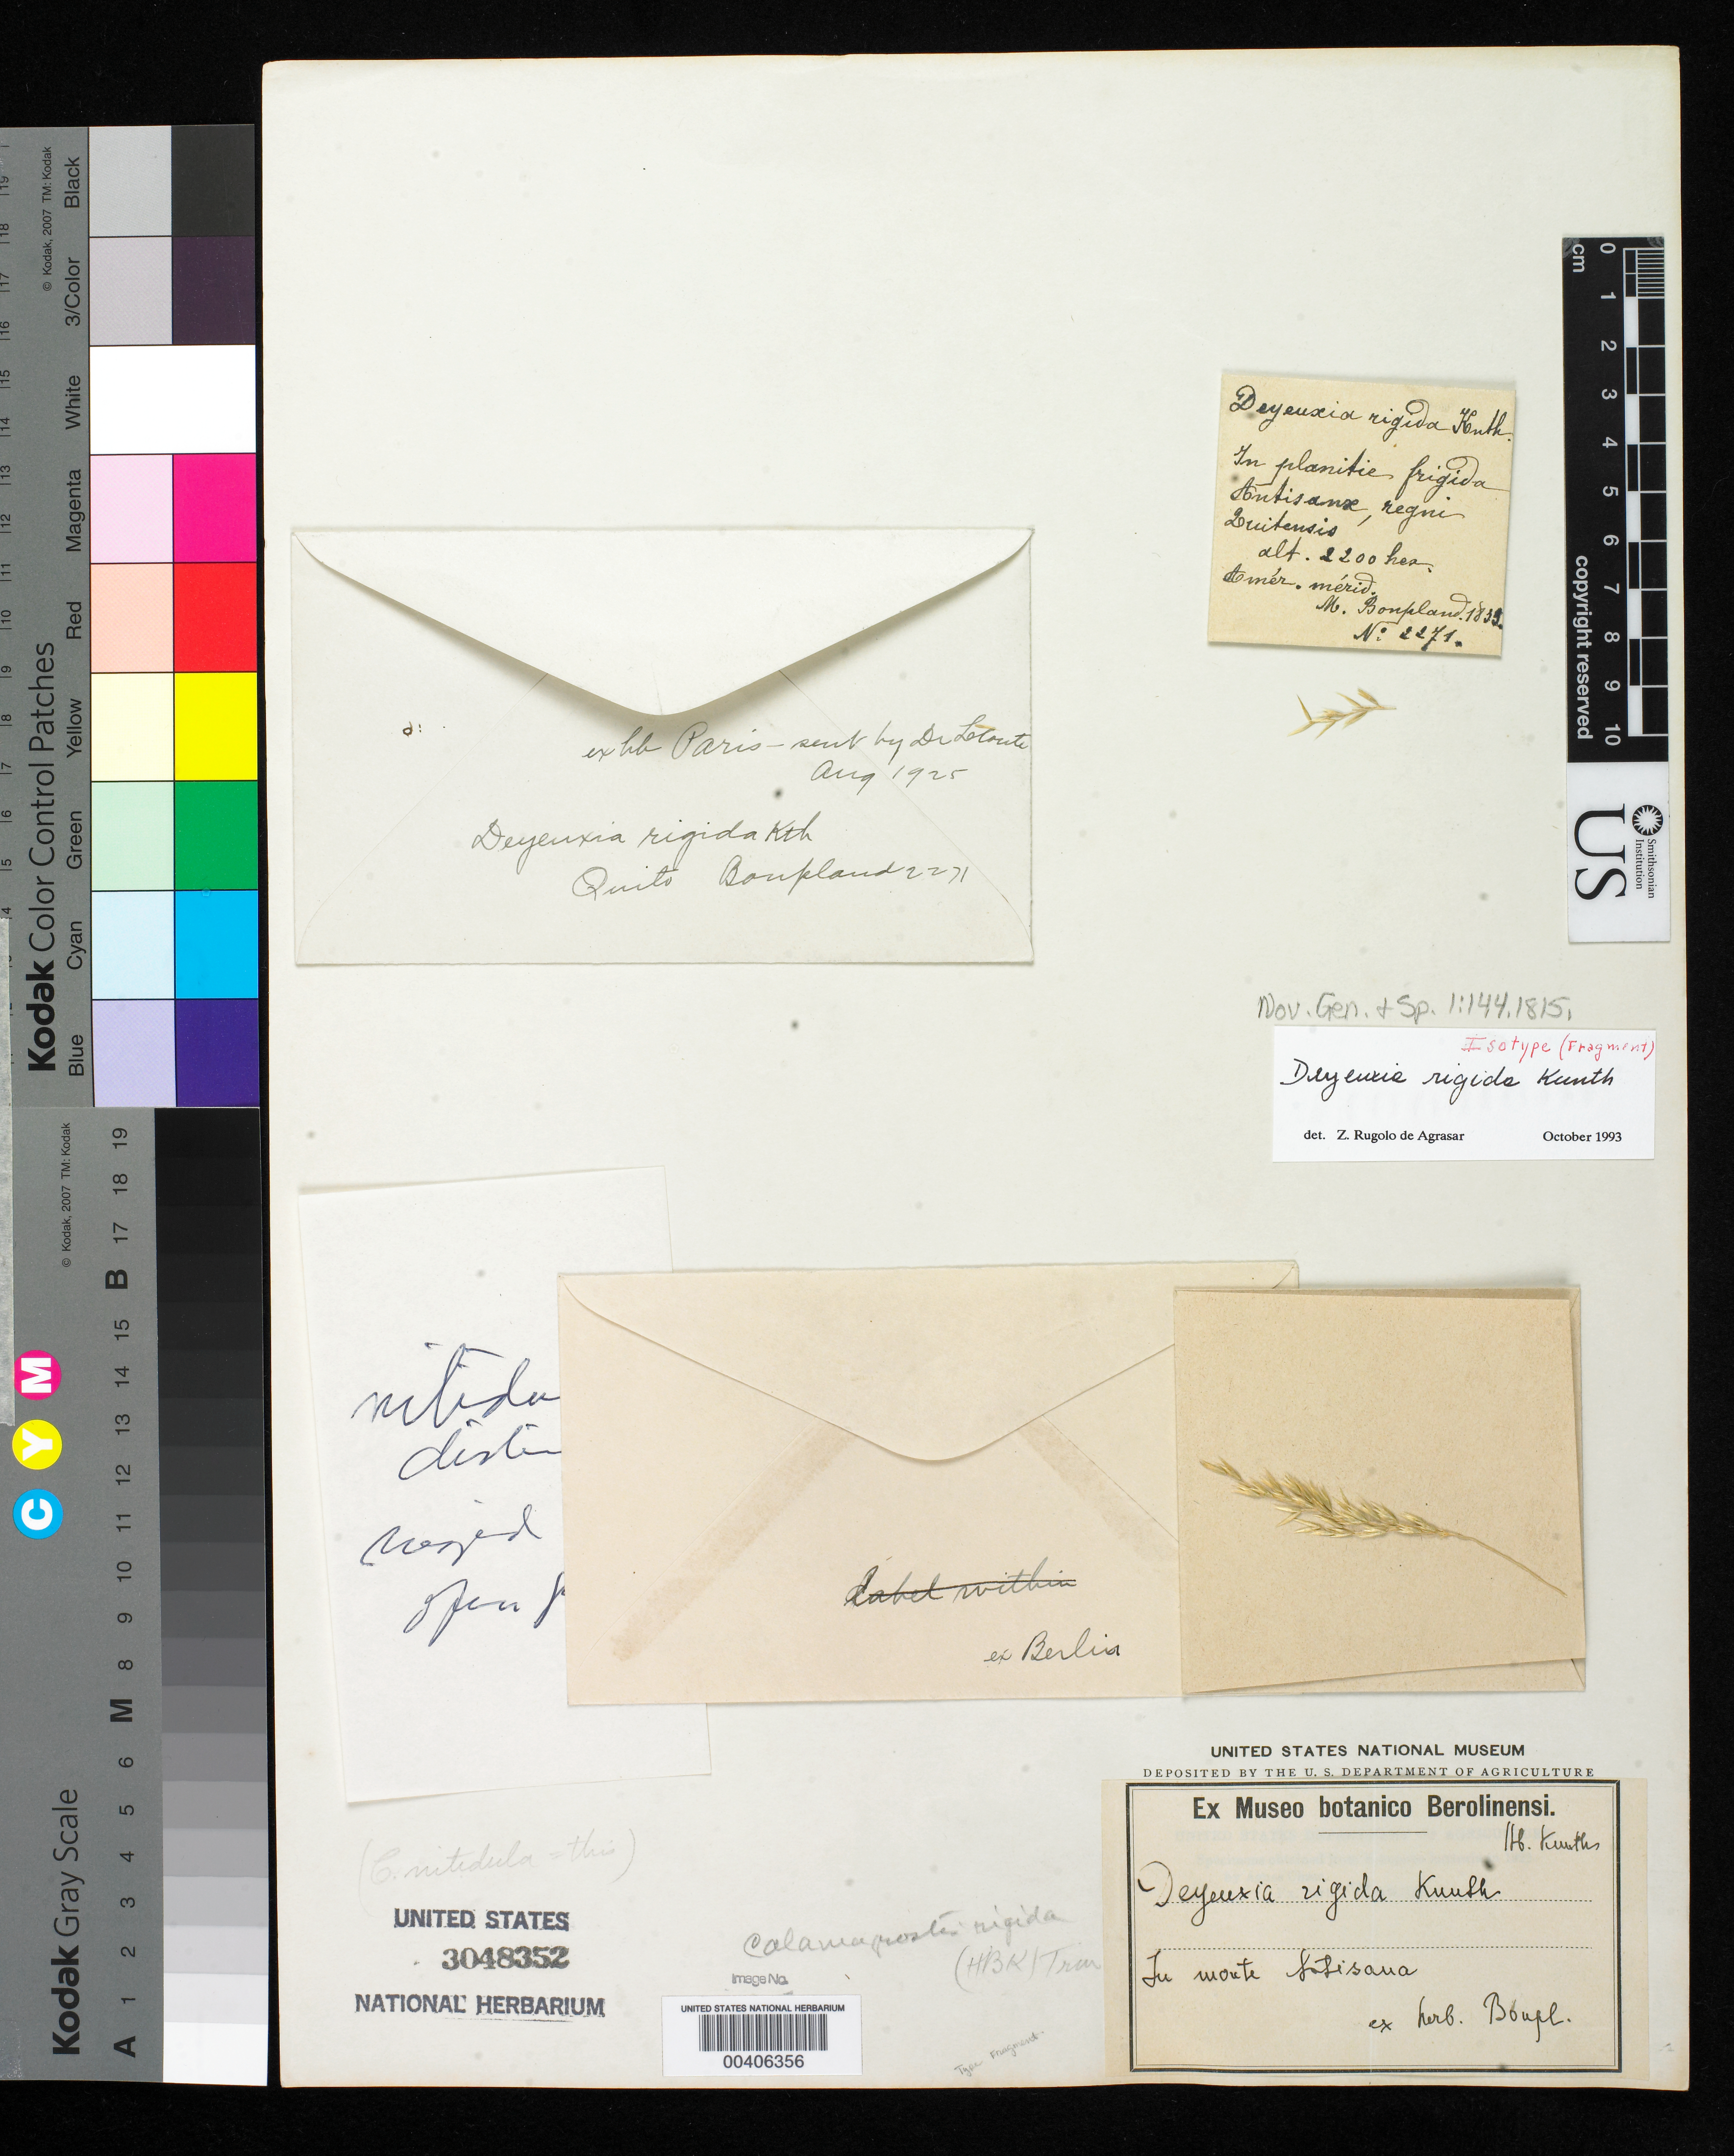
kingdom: Plantae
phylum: Tracheophyta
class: Liliopsida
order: Poales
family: Poaceae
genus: Deyeuxia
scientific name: Deyeuxia rigida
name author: Kunth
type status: Type Fragment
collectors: A. J. A. Bonpland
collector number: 2271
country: Ecuador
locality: Quito, in Monte Antisana.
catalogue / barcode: US 3048352